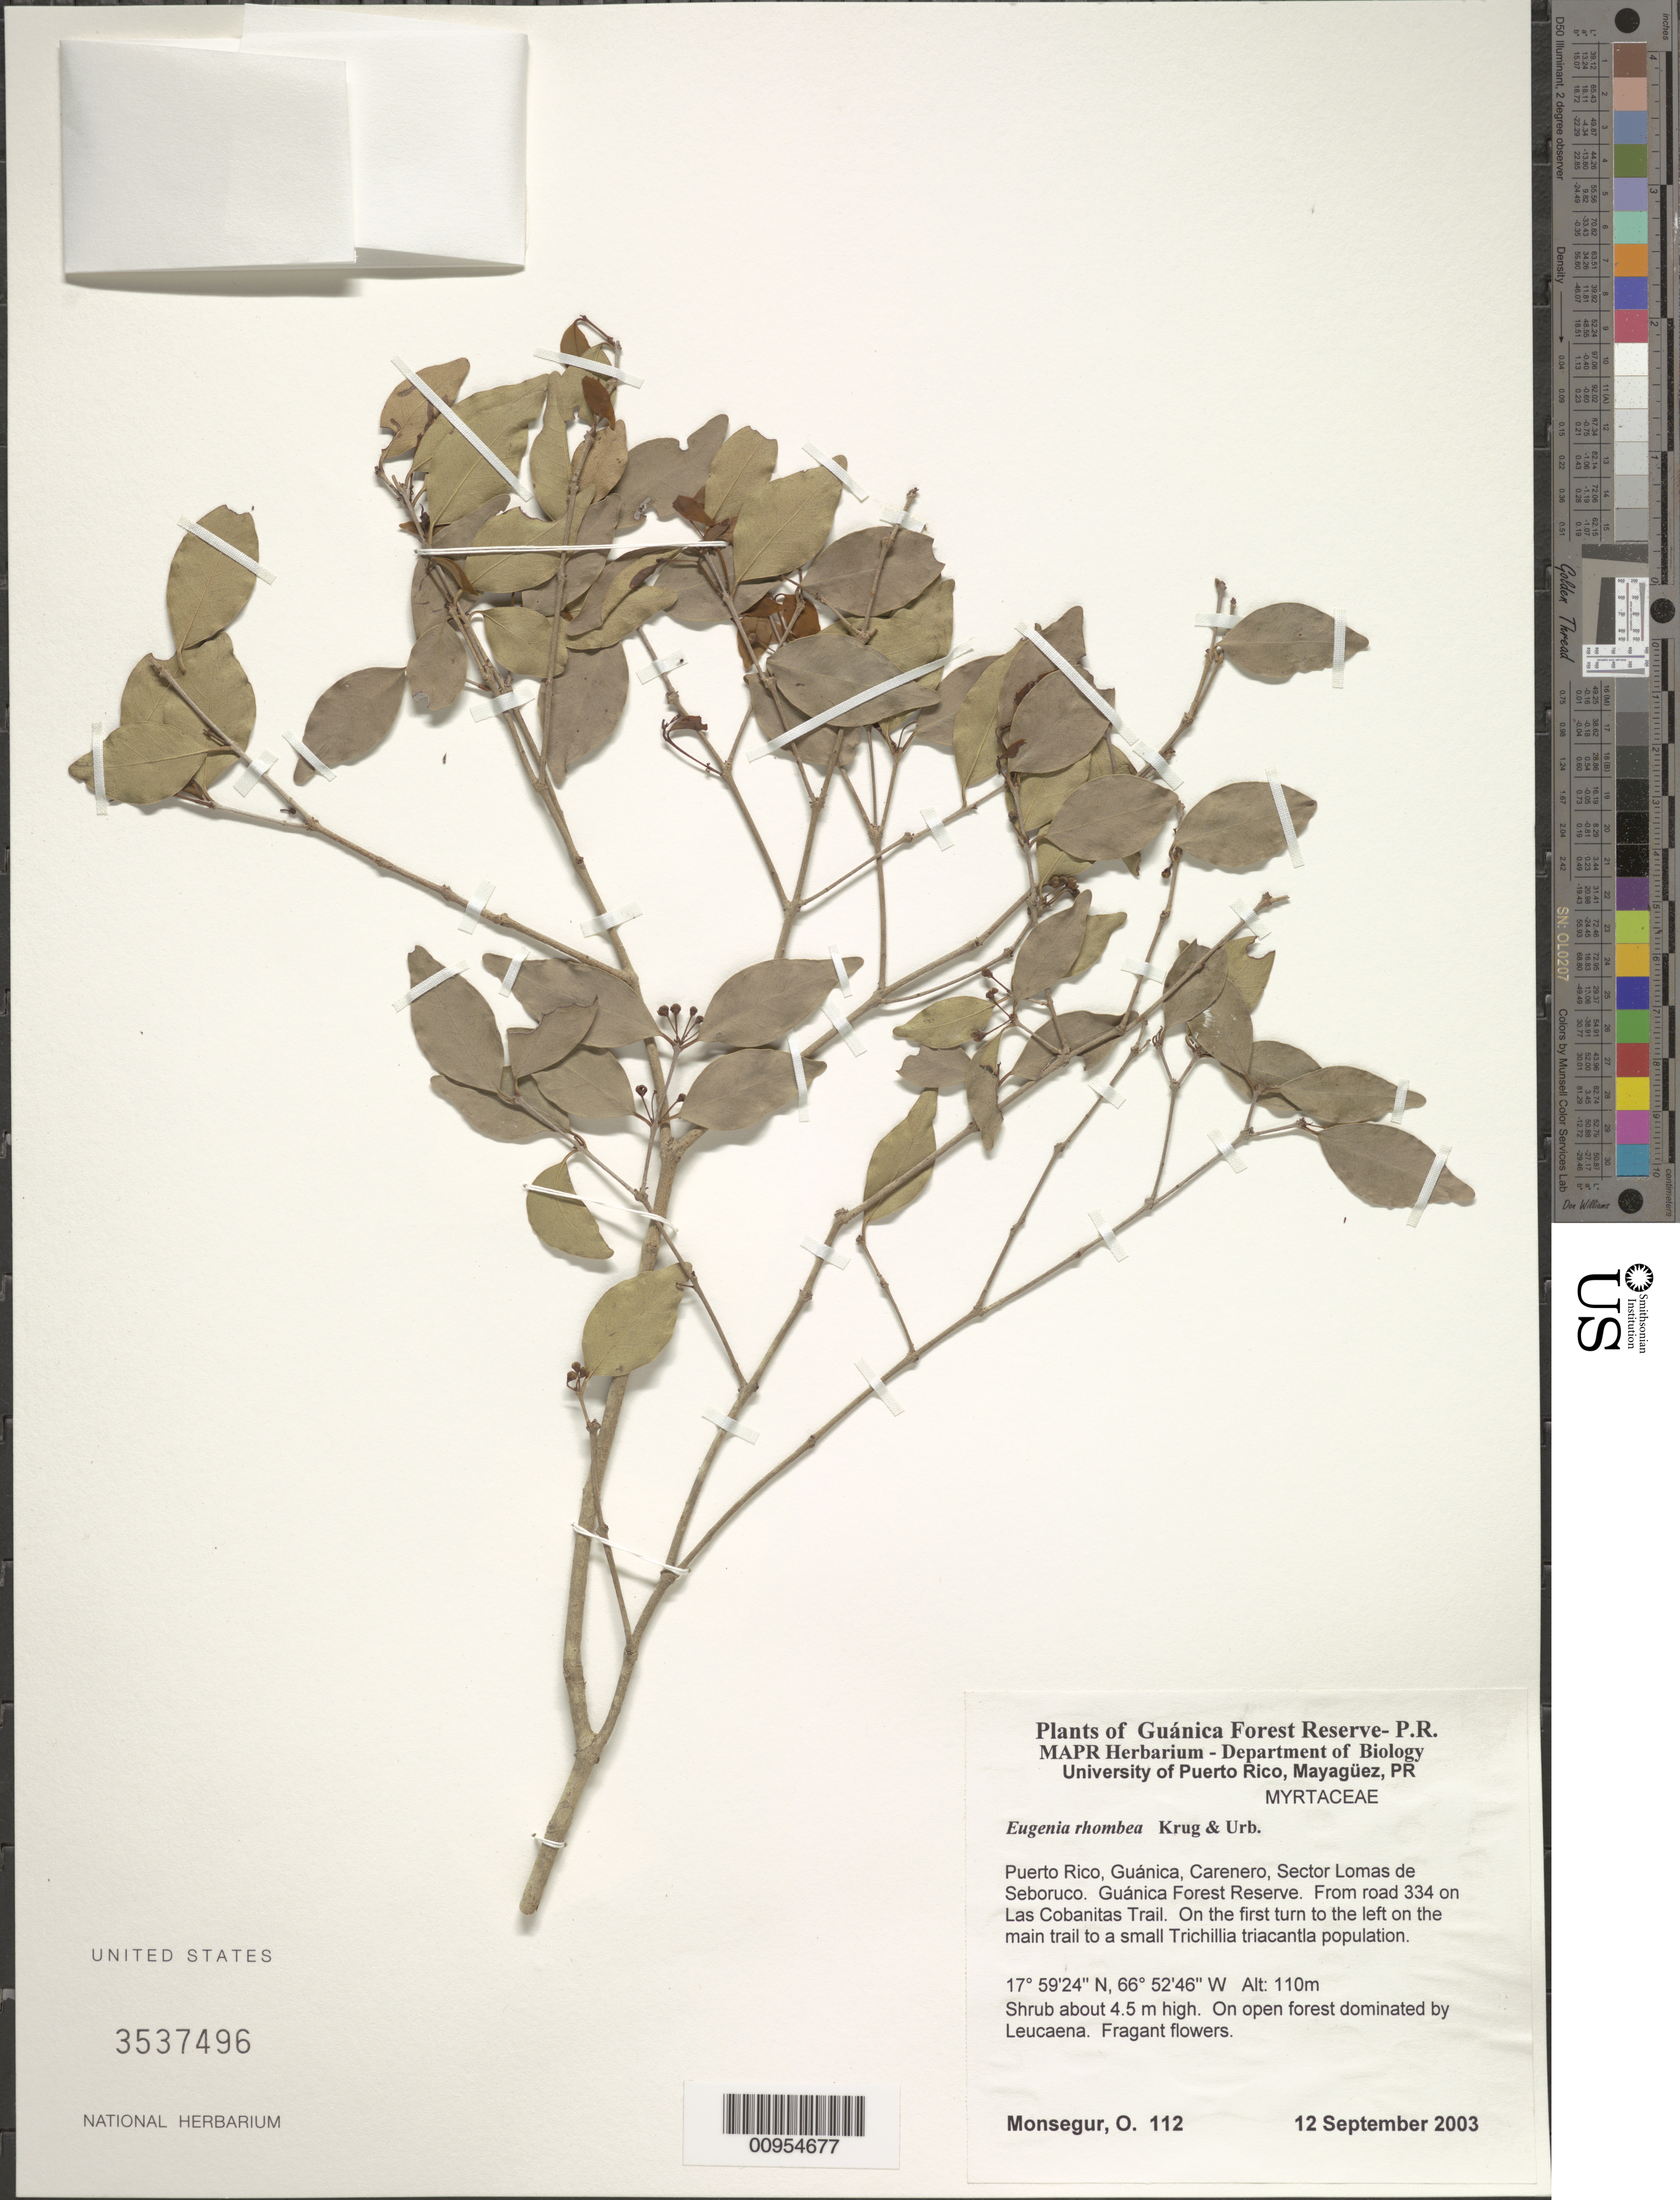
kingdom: Plantae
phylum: Tracheophyta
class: Magnoliopsida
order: Myrtales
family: Myrtaceae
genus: Eugenia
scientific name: Eugenia rhombea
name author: (O. Berg) Krug & Urb.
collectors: O. Monsegur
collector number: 112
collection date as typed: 12 Sep 2003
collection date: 2003-09-12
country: Puerto Rico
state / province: Guánica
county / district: Carenero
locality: Sector Lomas de Seboruco. Guánica Forest Reserve. From road 334 on Las Cobanitas Trail. On the first turn to the left on the main trail to a small Trichillia triacanta population.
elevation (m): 110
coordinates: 17.59241, 66.52455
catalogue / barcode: US 3537496